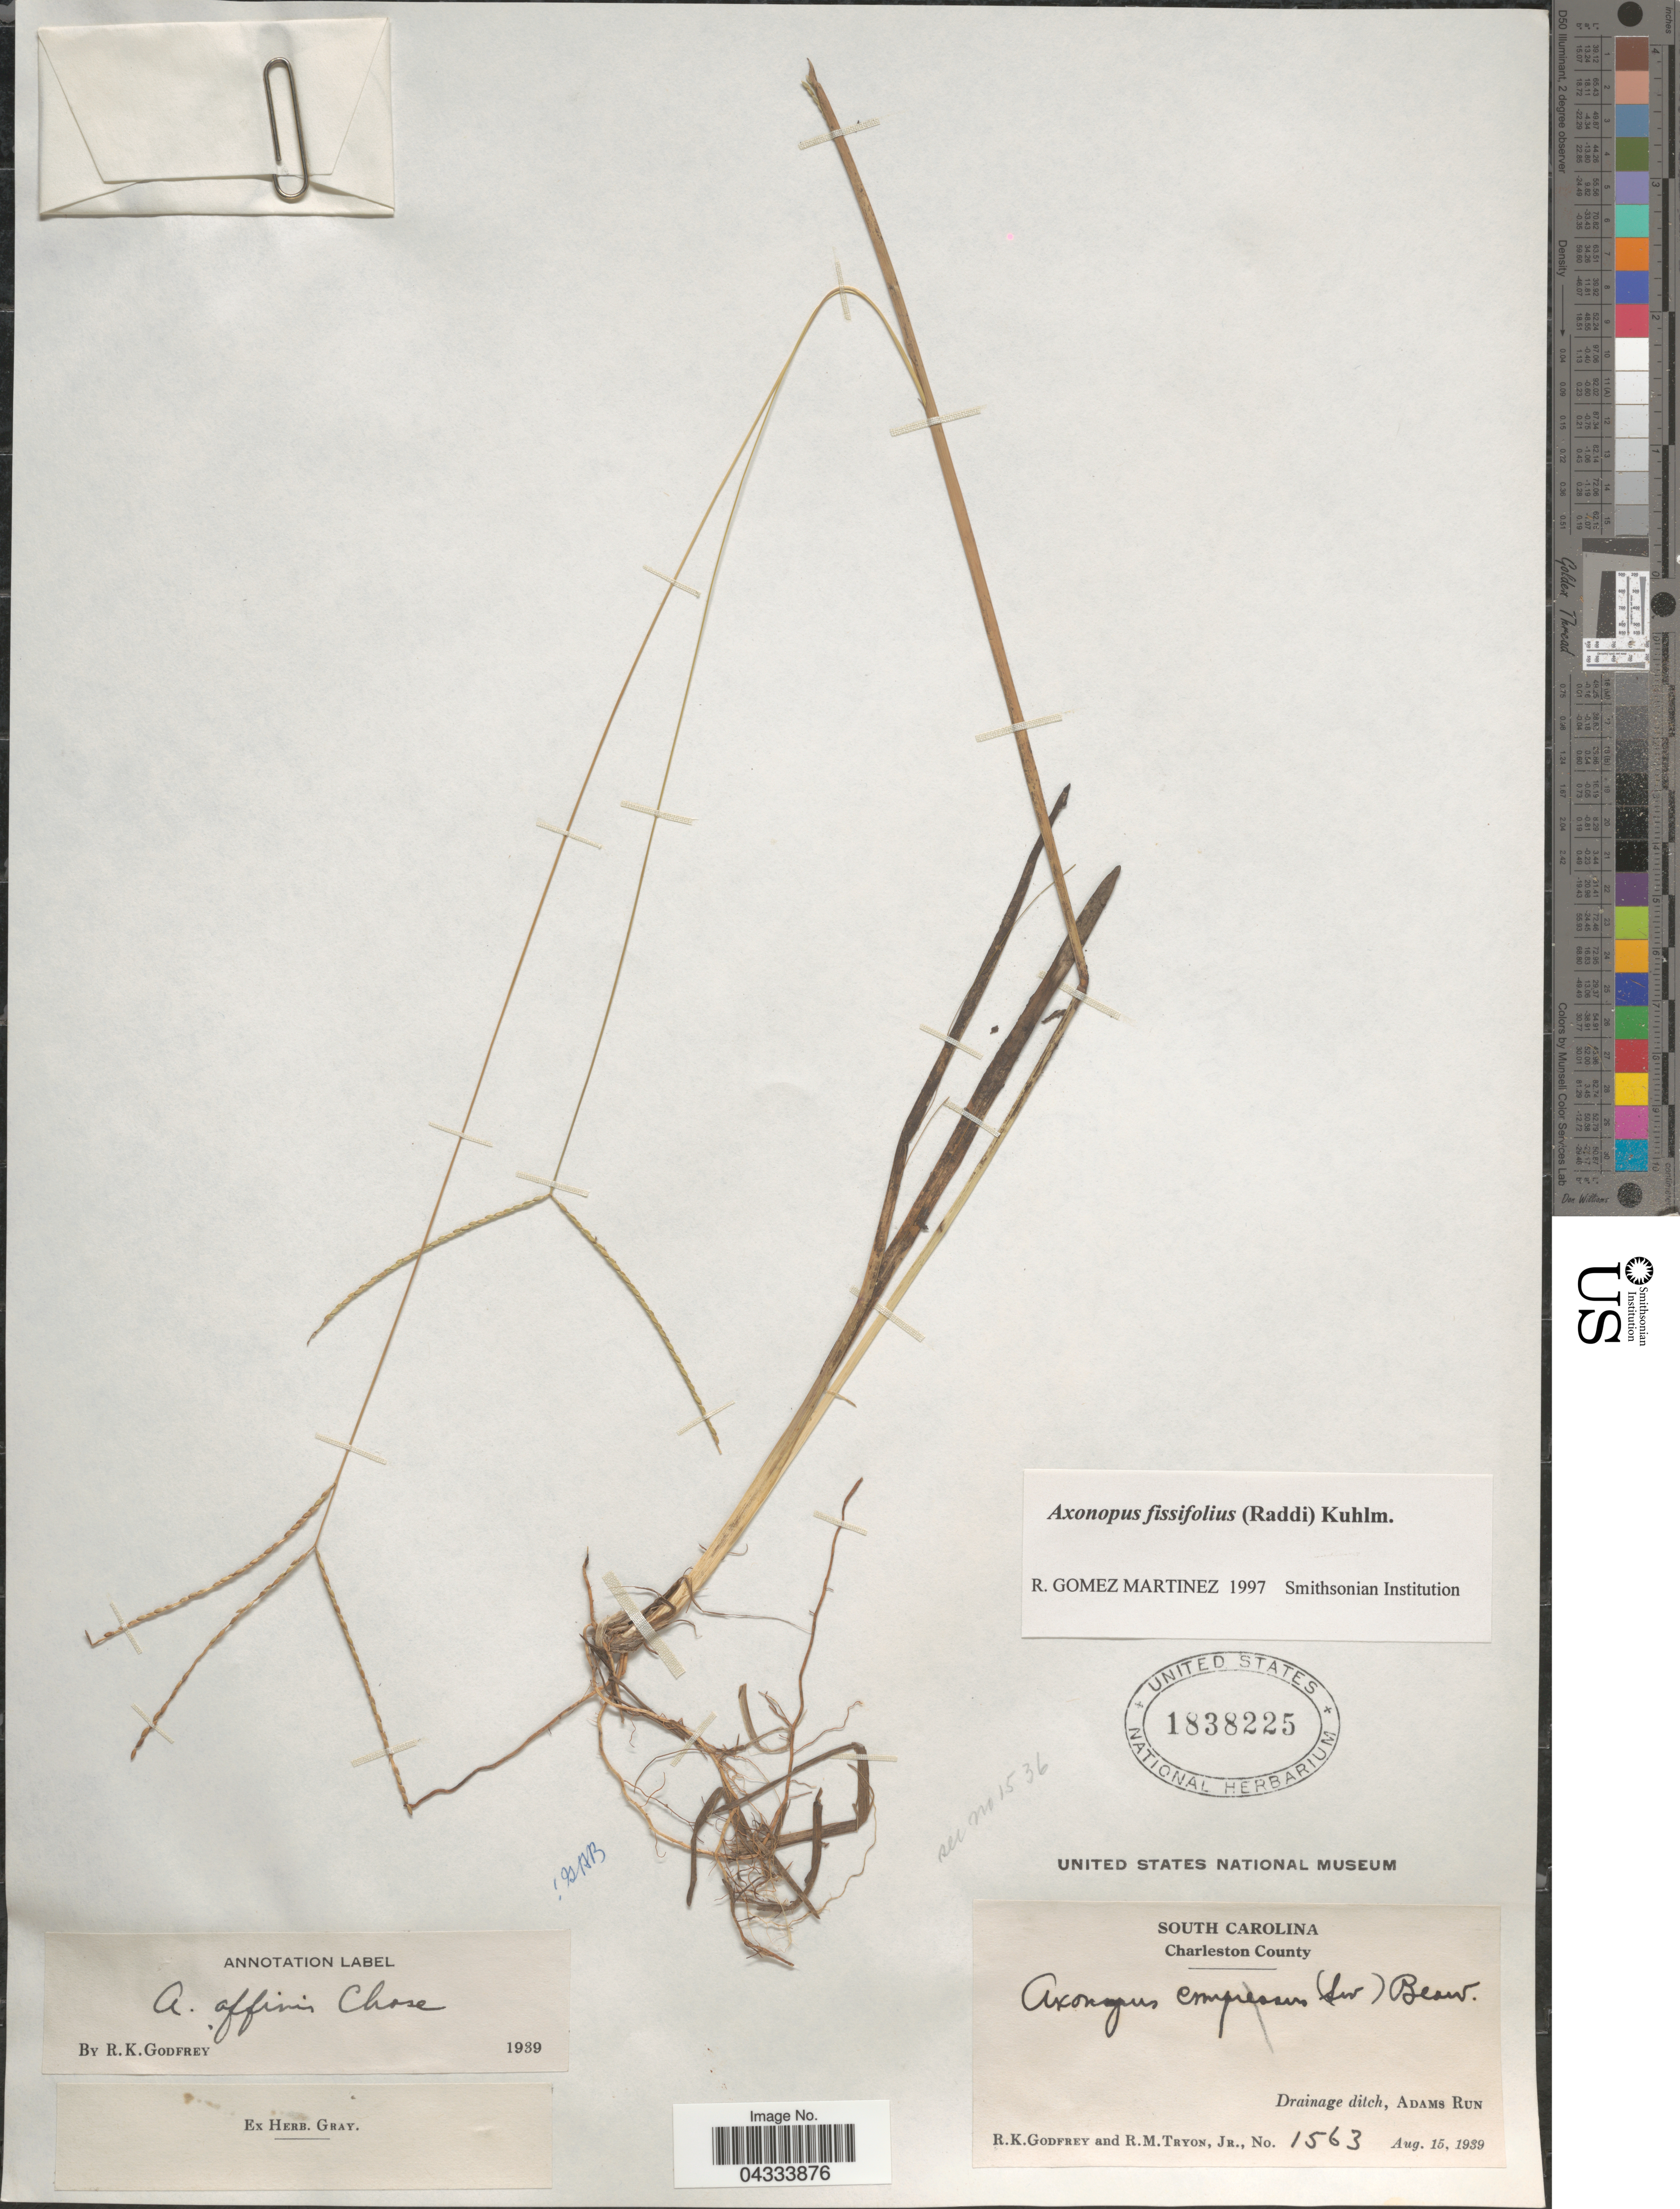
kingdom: Plantae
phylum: Tracheophyta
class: Liliopsida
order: Poales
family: Poaceae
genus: Axonopus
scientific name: Axonopus fissifolius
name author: (Raddi) Kuhlm.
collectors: R. K. Godfrey & R. Tryon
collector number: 1563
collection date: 1939-08-15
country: United States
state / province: South Carolina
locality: Charleston County. Drainage ditch, Adams Run.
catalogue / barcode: US 1838225